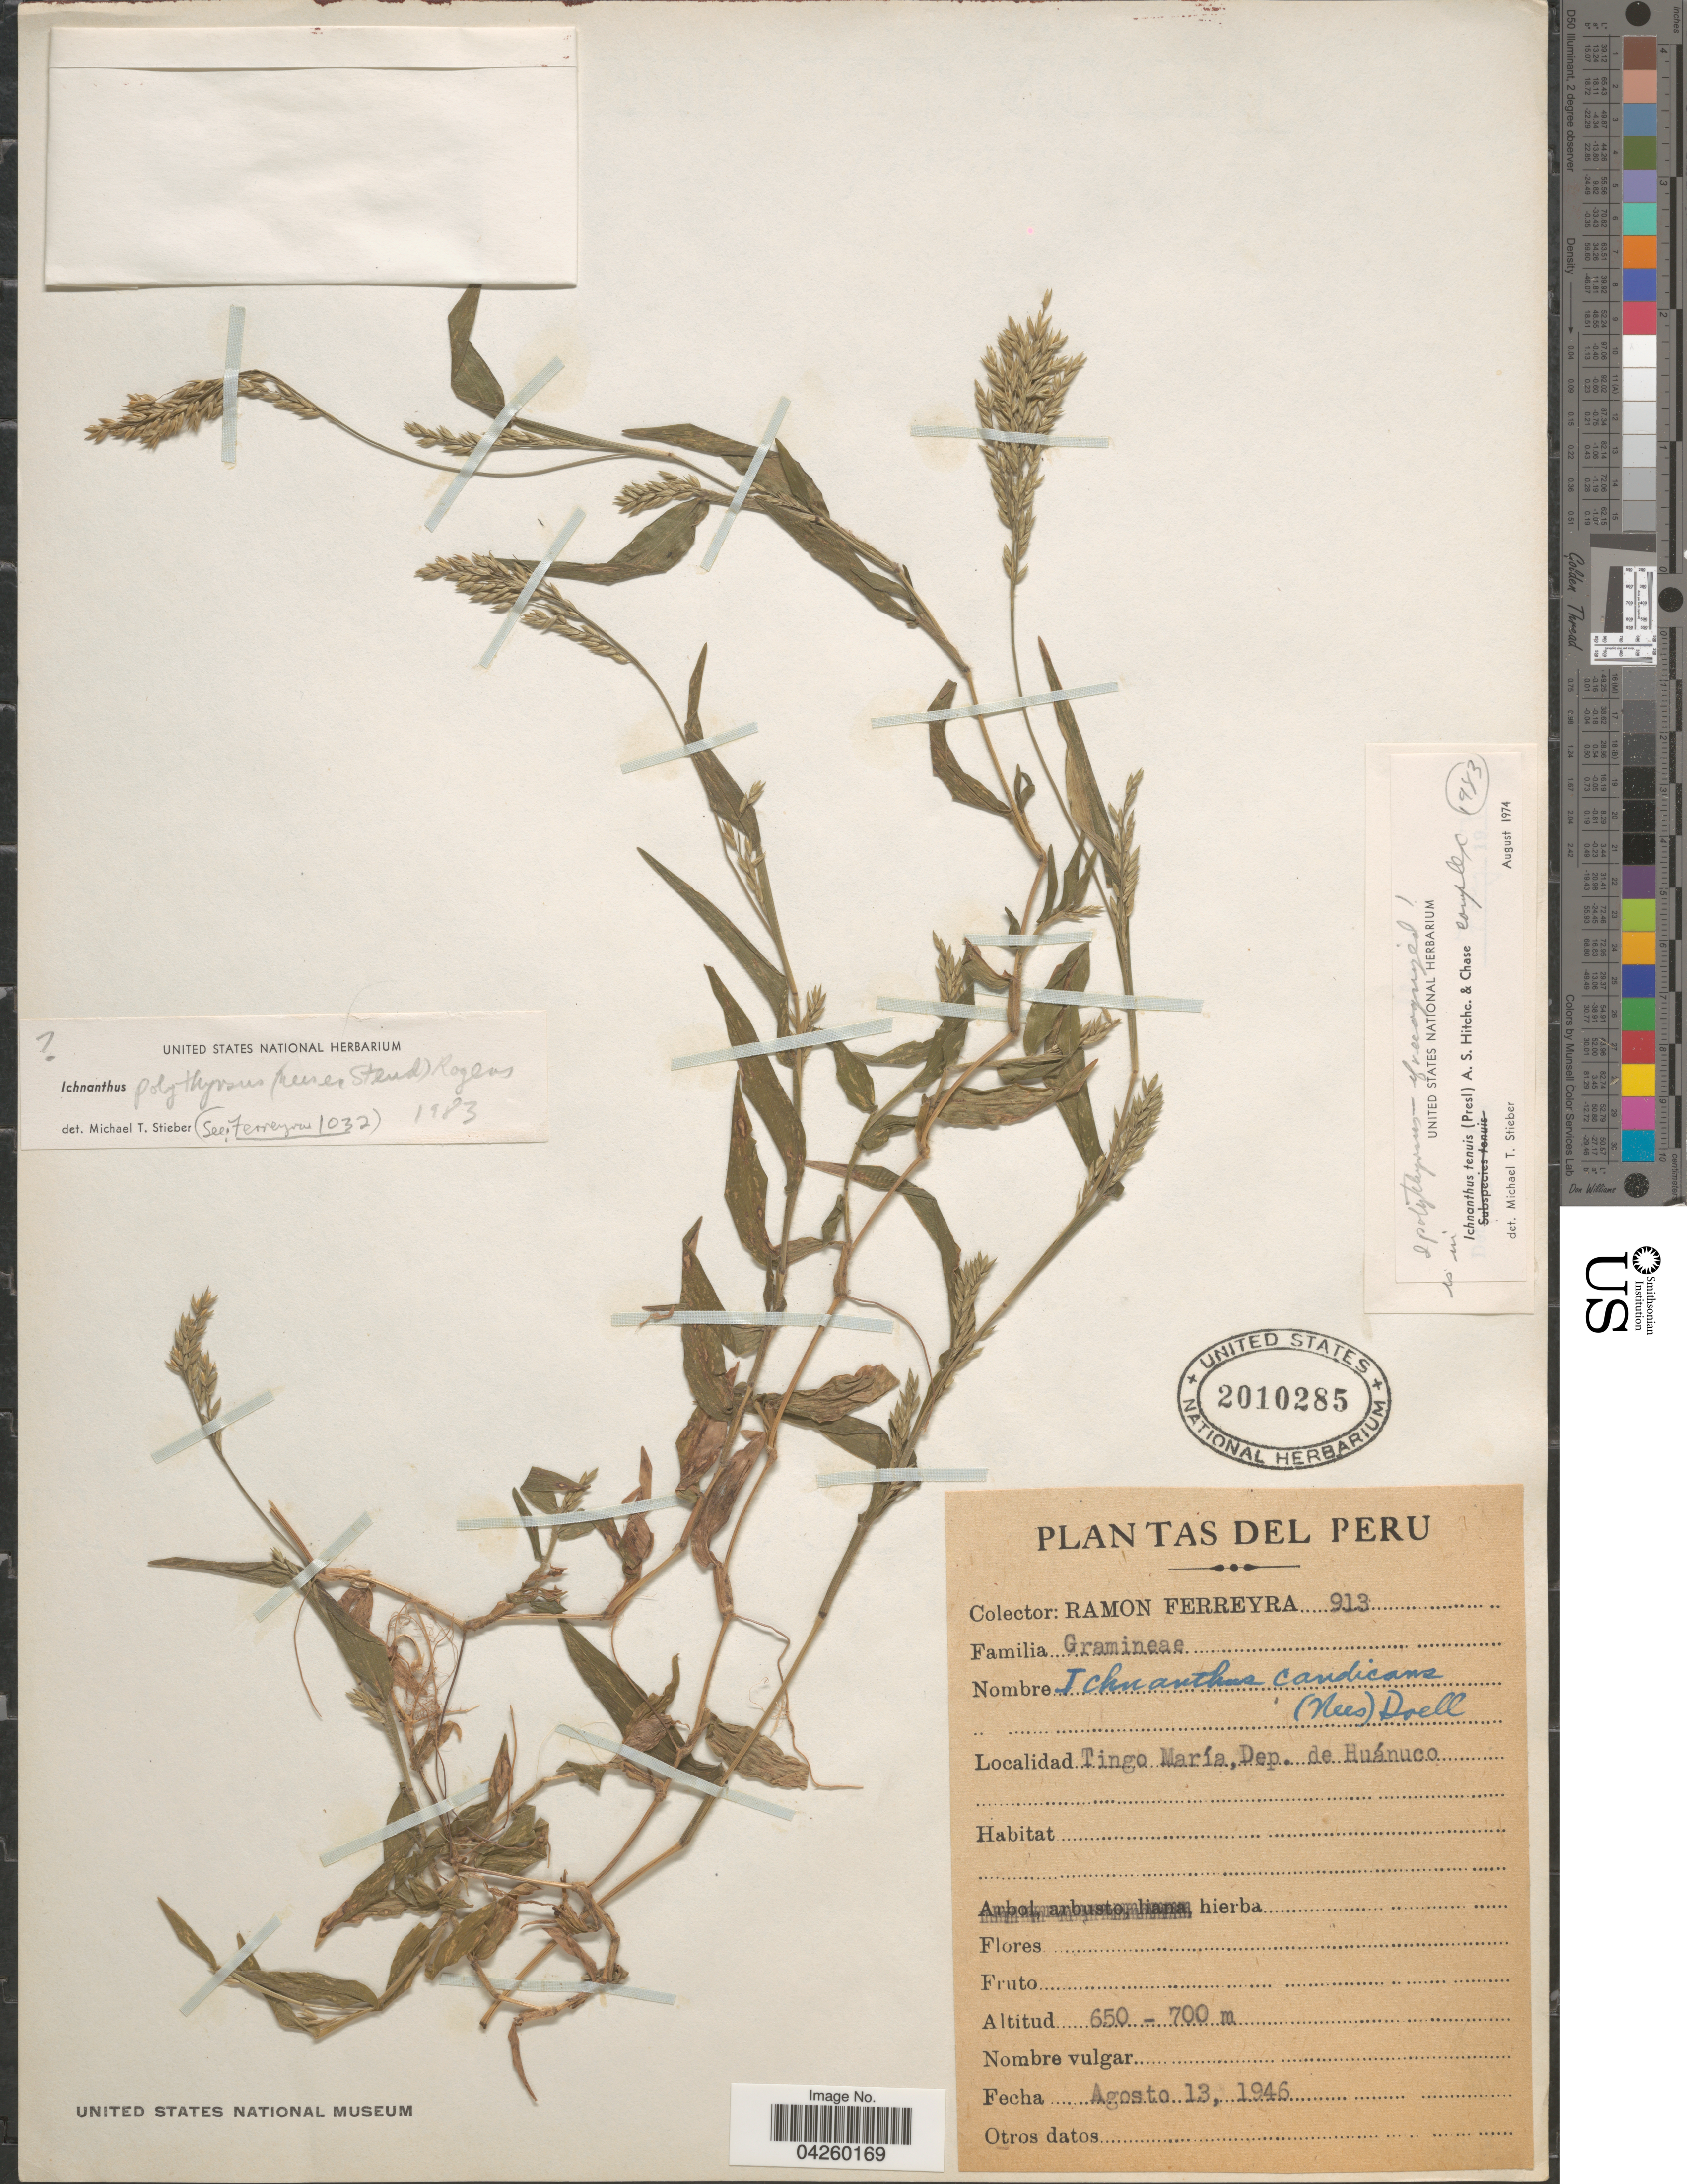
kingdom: Plantae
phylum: Tracheophyta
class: Liliopsida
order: Poales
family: Poaceae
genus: Ichnanthus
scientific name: Ichnanthus tenuis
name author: (J. Presl) Hitchc. & Chase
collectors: R. A. Ferreyra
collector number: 913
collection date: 1946-08-13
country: Peru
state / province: Huánuco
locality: Tingo María, Dep. de Huánuco.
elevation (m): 650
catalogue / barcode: US 2010285